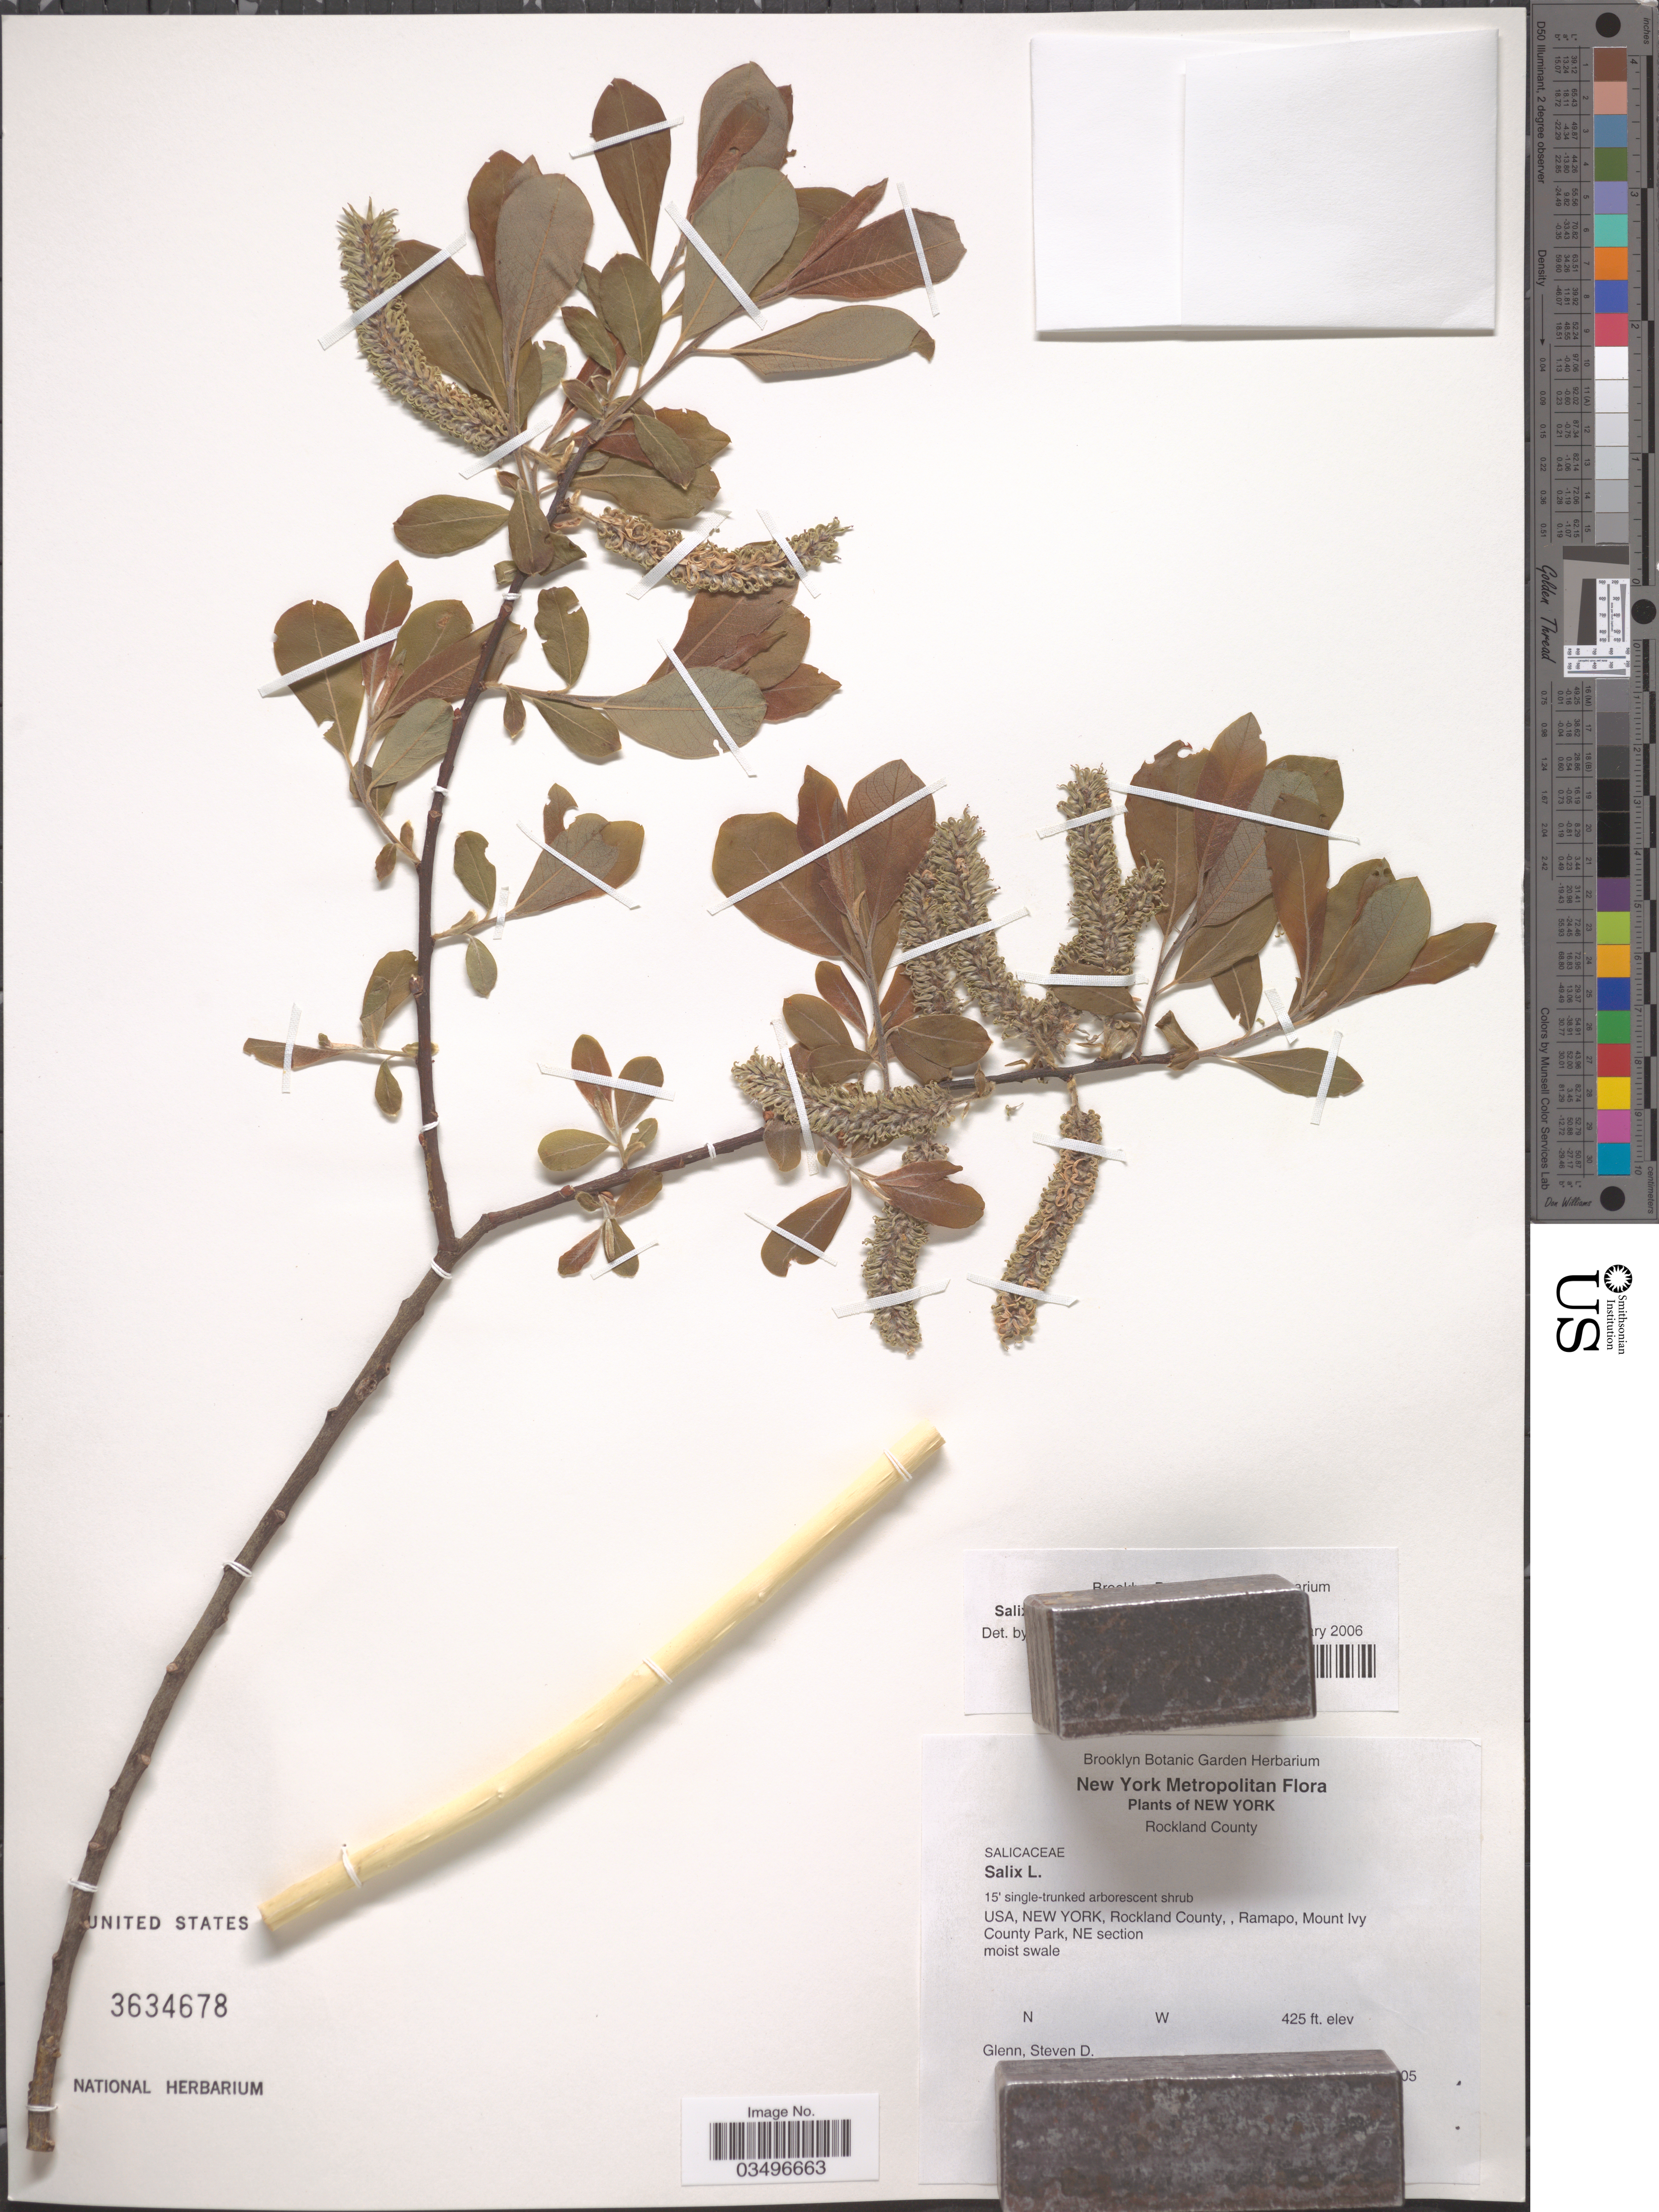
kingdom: Plantae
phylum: Tracheophyta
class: Magnoliopsida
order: Malpighiales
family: Salicaceae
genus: Salix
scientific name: Salix discolor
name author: Muhl.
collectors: S. Glenn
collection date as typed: Transcribed d/m/y: //5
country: United States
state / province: New York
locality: Rockland County. Ramapo, Mount Ivy County Pary, NE section.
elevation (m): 130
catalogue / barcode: US 3634678